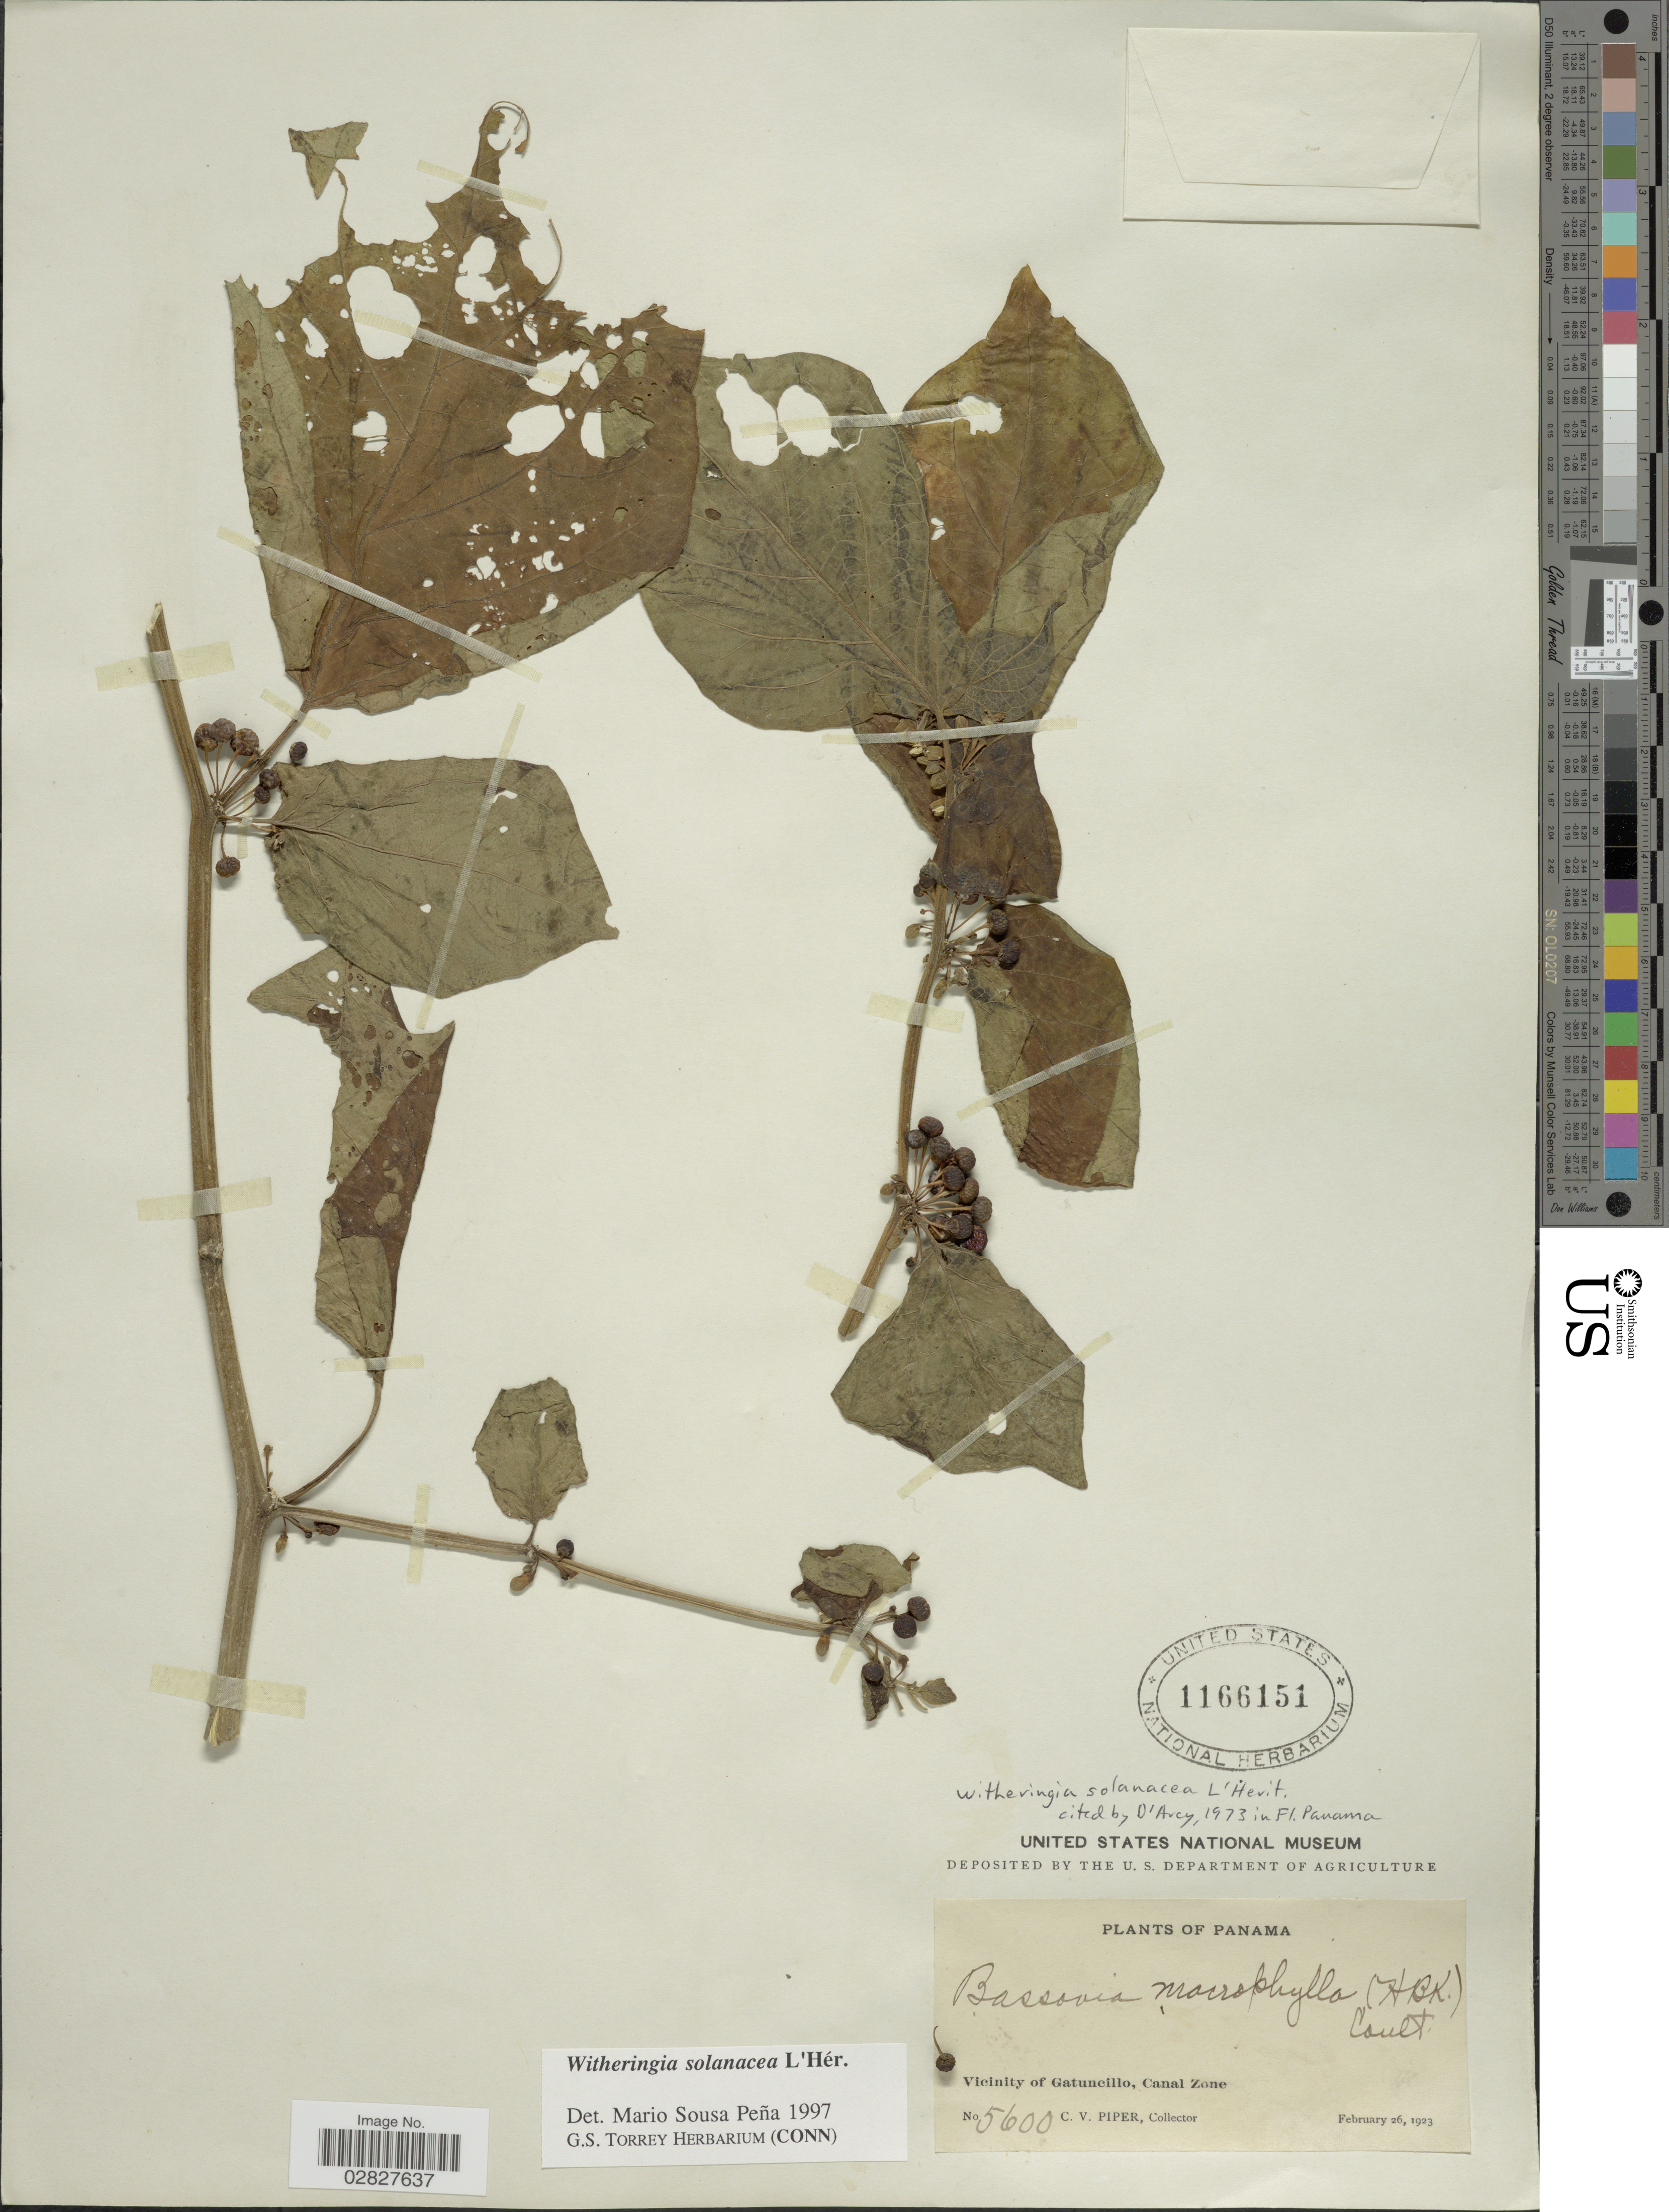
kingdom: Plantae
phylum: Tracheophyta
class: Magnoliopsida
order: Solanales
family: Solanaceae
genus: Witheringia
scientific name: Witheringia solanacea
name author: L'Hér.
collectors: C. V. Piper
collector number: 5600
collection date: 1923-02-26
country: Panama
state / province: Colón / Panamá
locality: Vicinity of Gatuncillo. Canal Zone.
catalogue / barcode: US 1166151